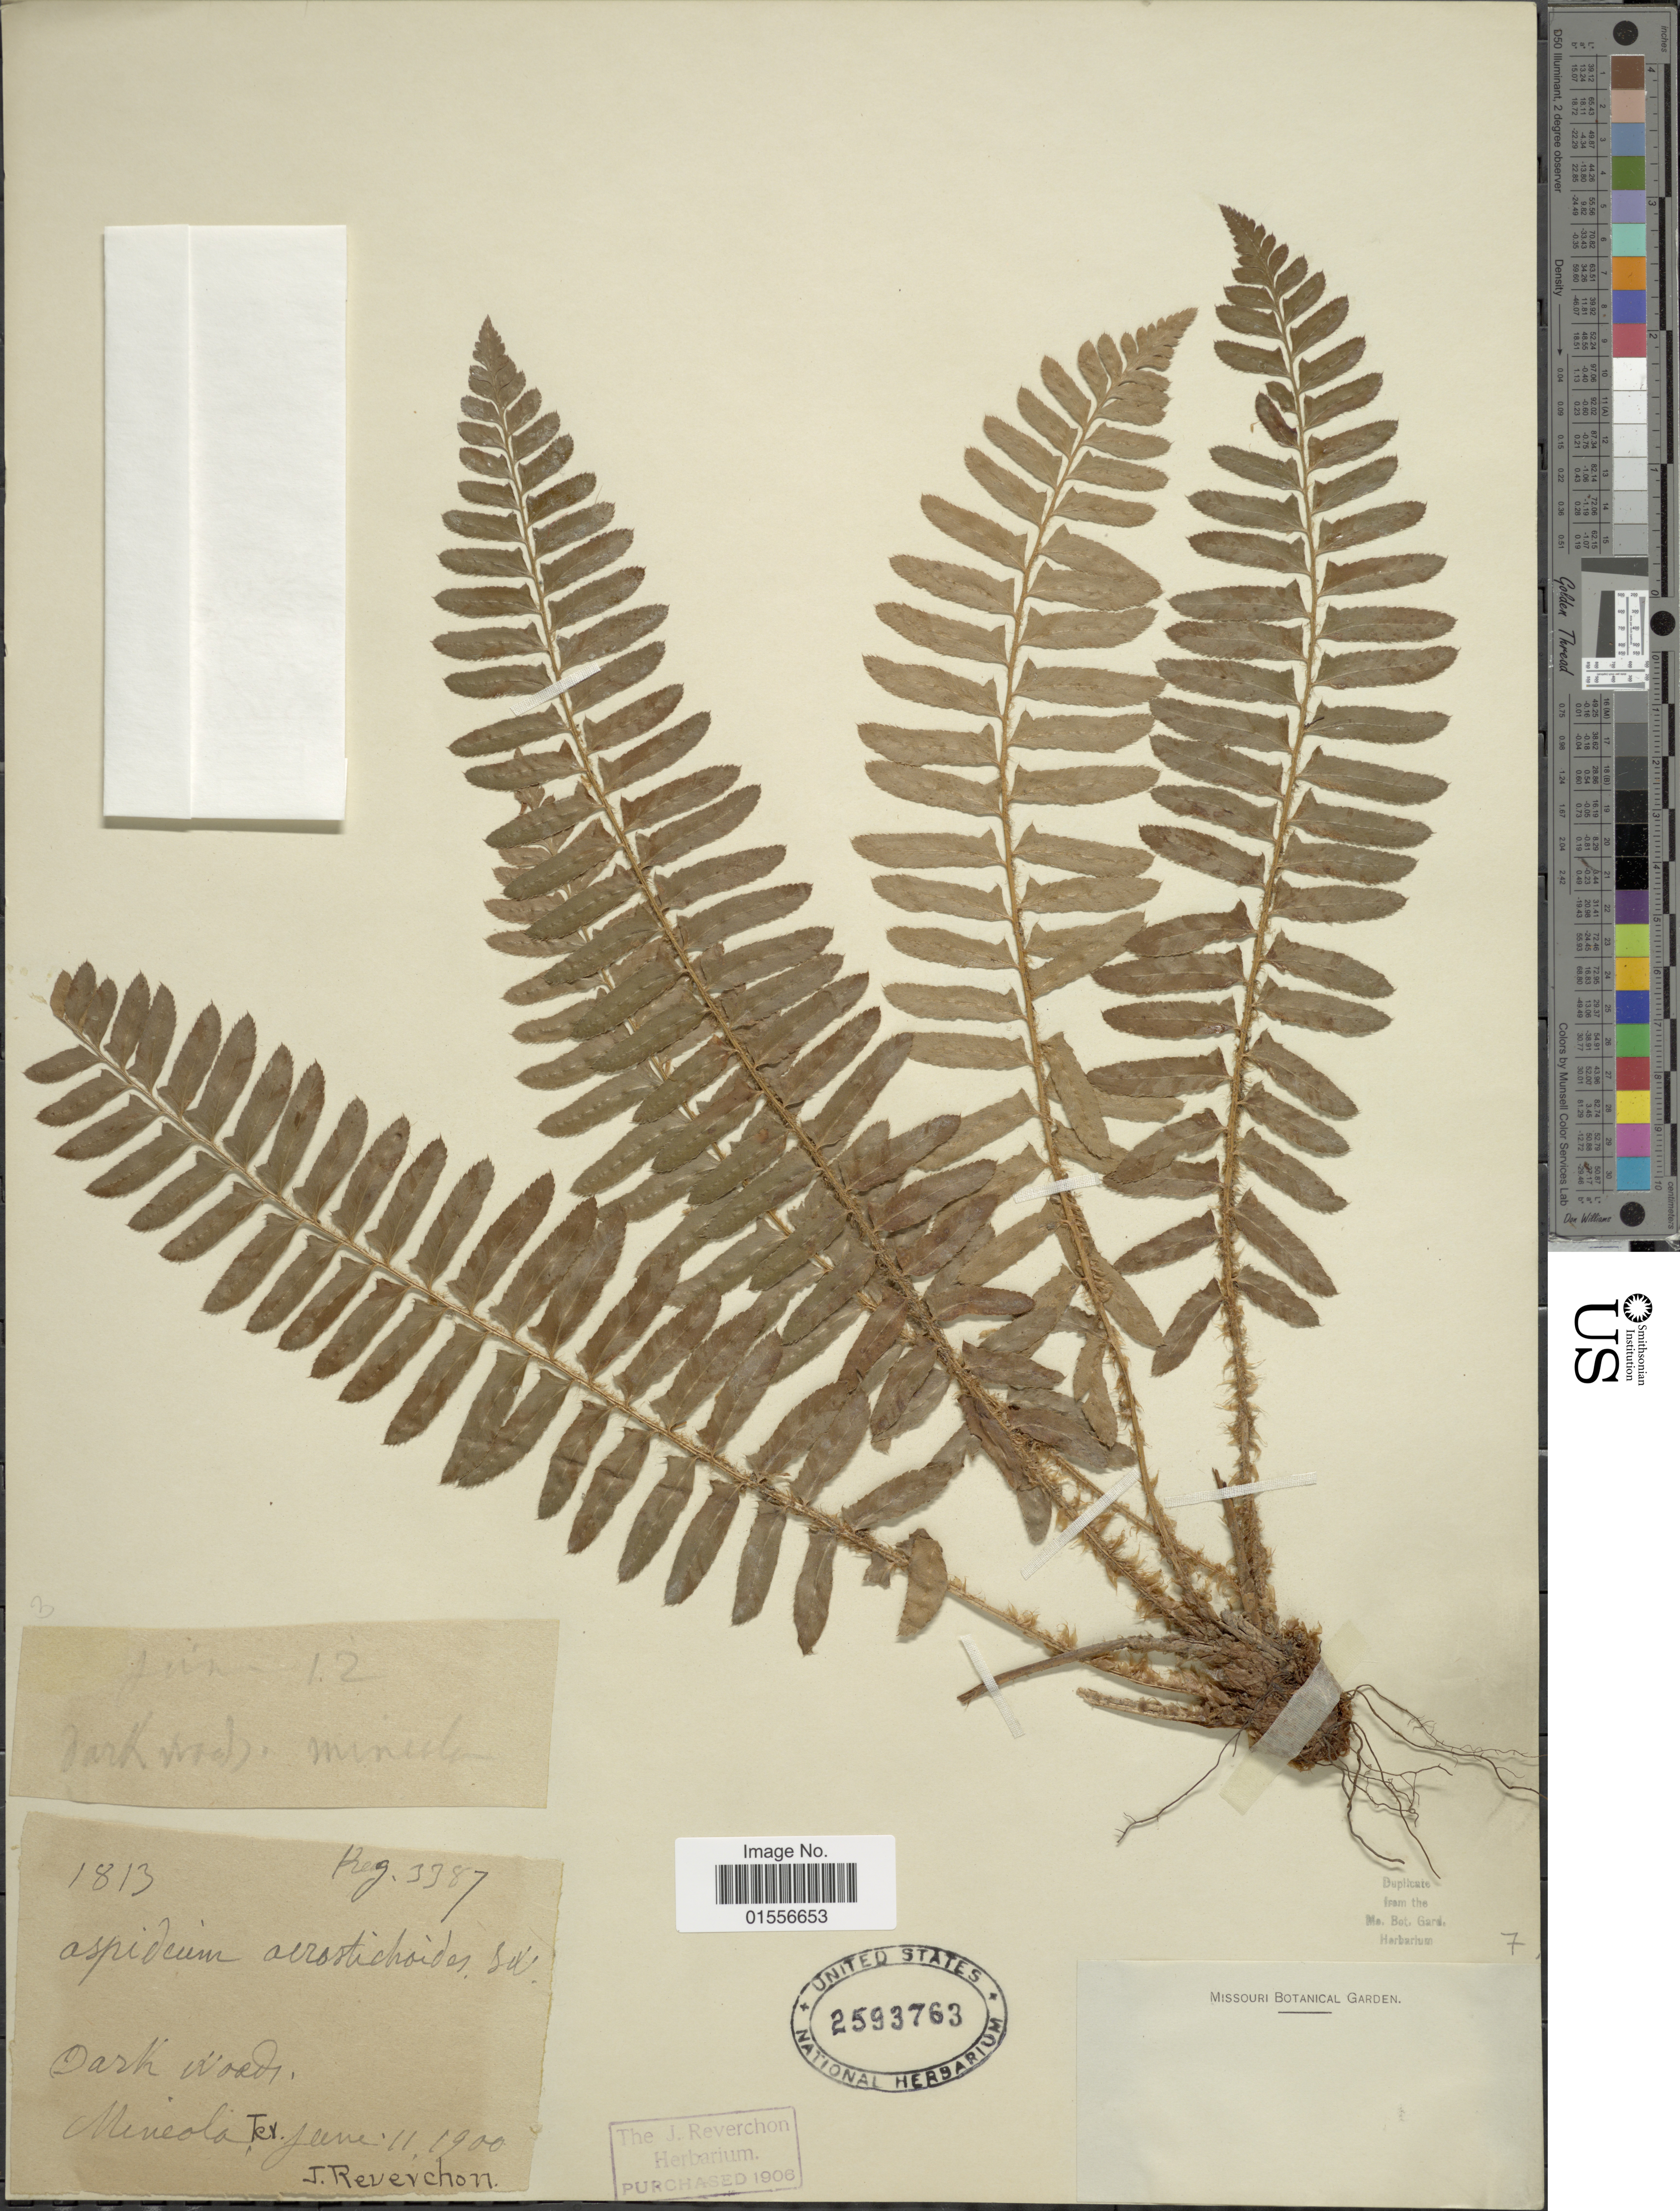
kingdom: Plantae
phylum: Tracheophyta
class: Polypodiopsida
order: Polypodiales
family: Dryopteridaceae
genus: Polystichum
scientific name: Polystichum acrostichoides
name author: (Michx.) Schott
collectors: J. Reverchon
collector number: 1813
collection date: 1900-06-11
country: United States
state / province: Texas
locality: Mineola, dark woods.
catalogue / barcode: US 2593763